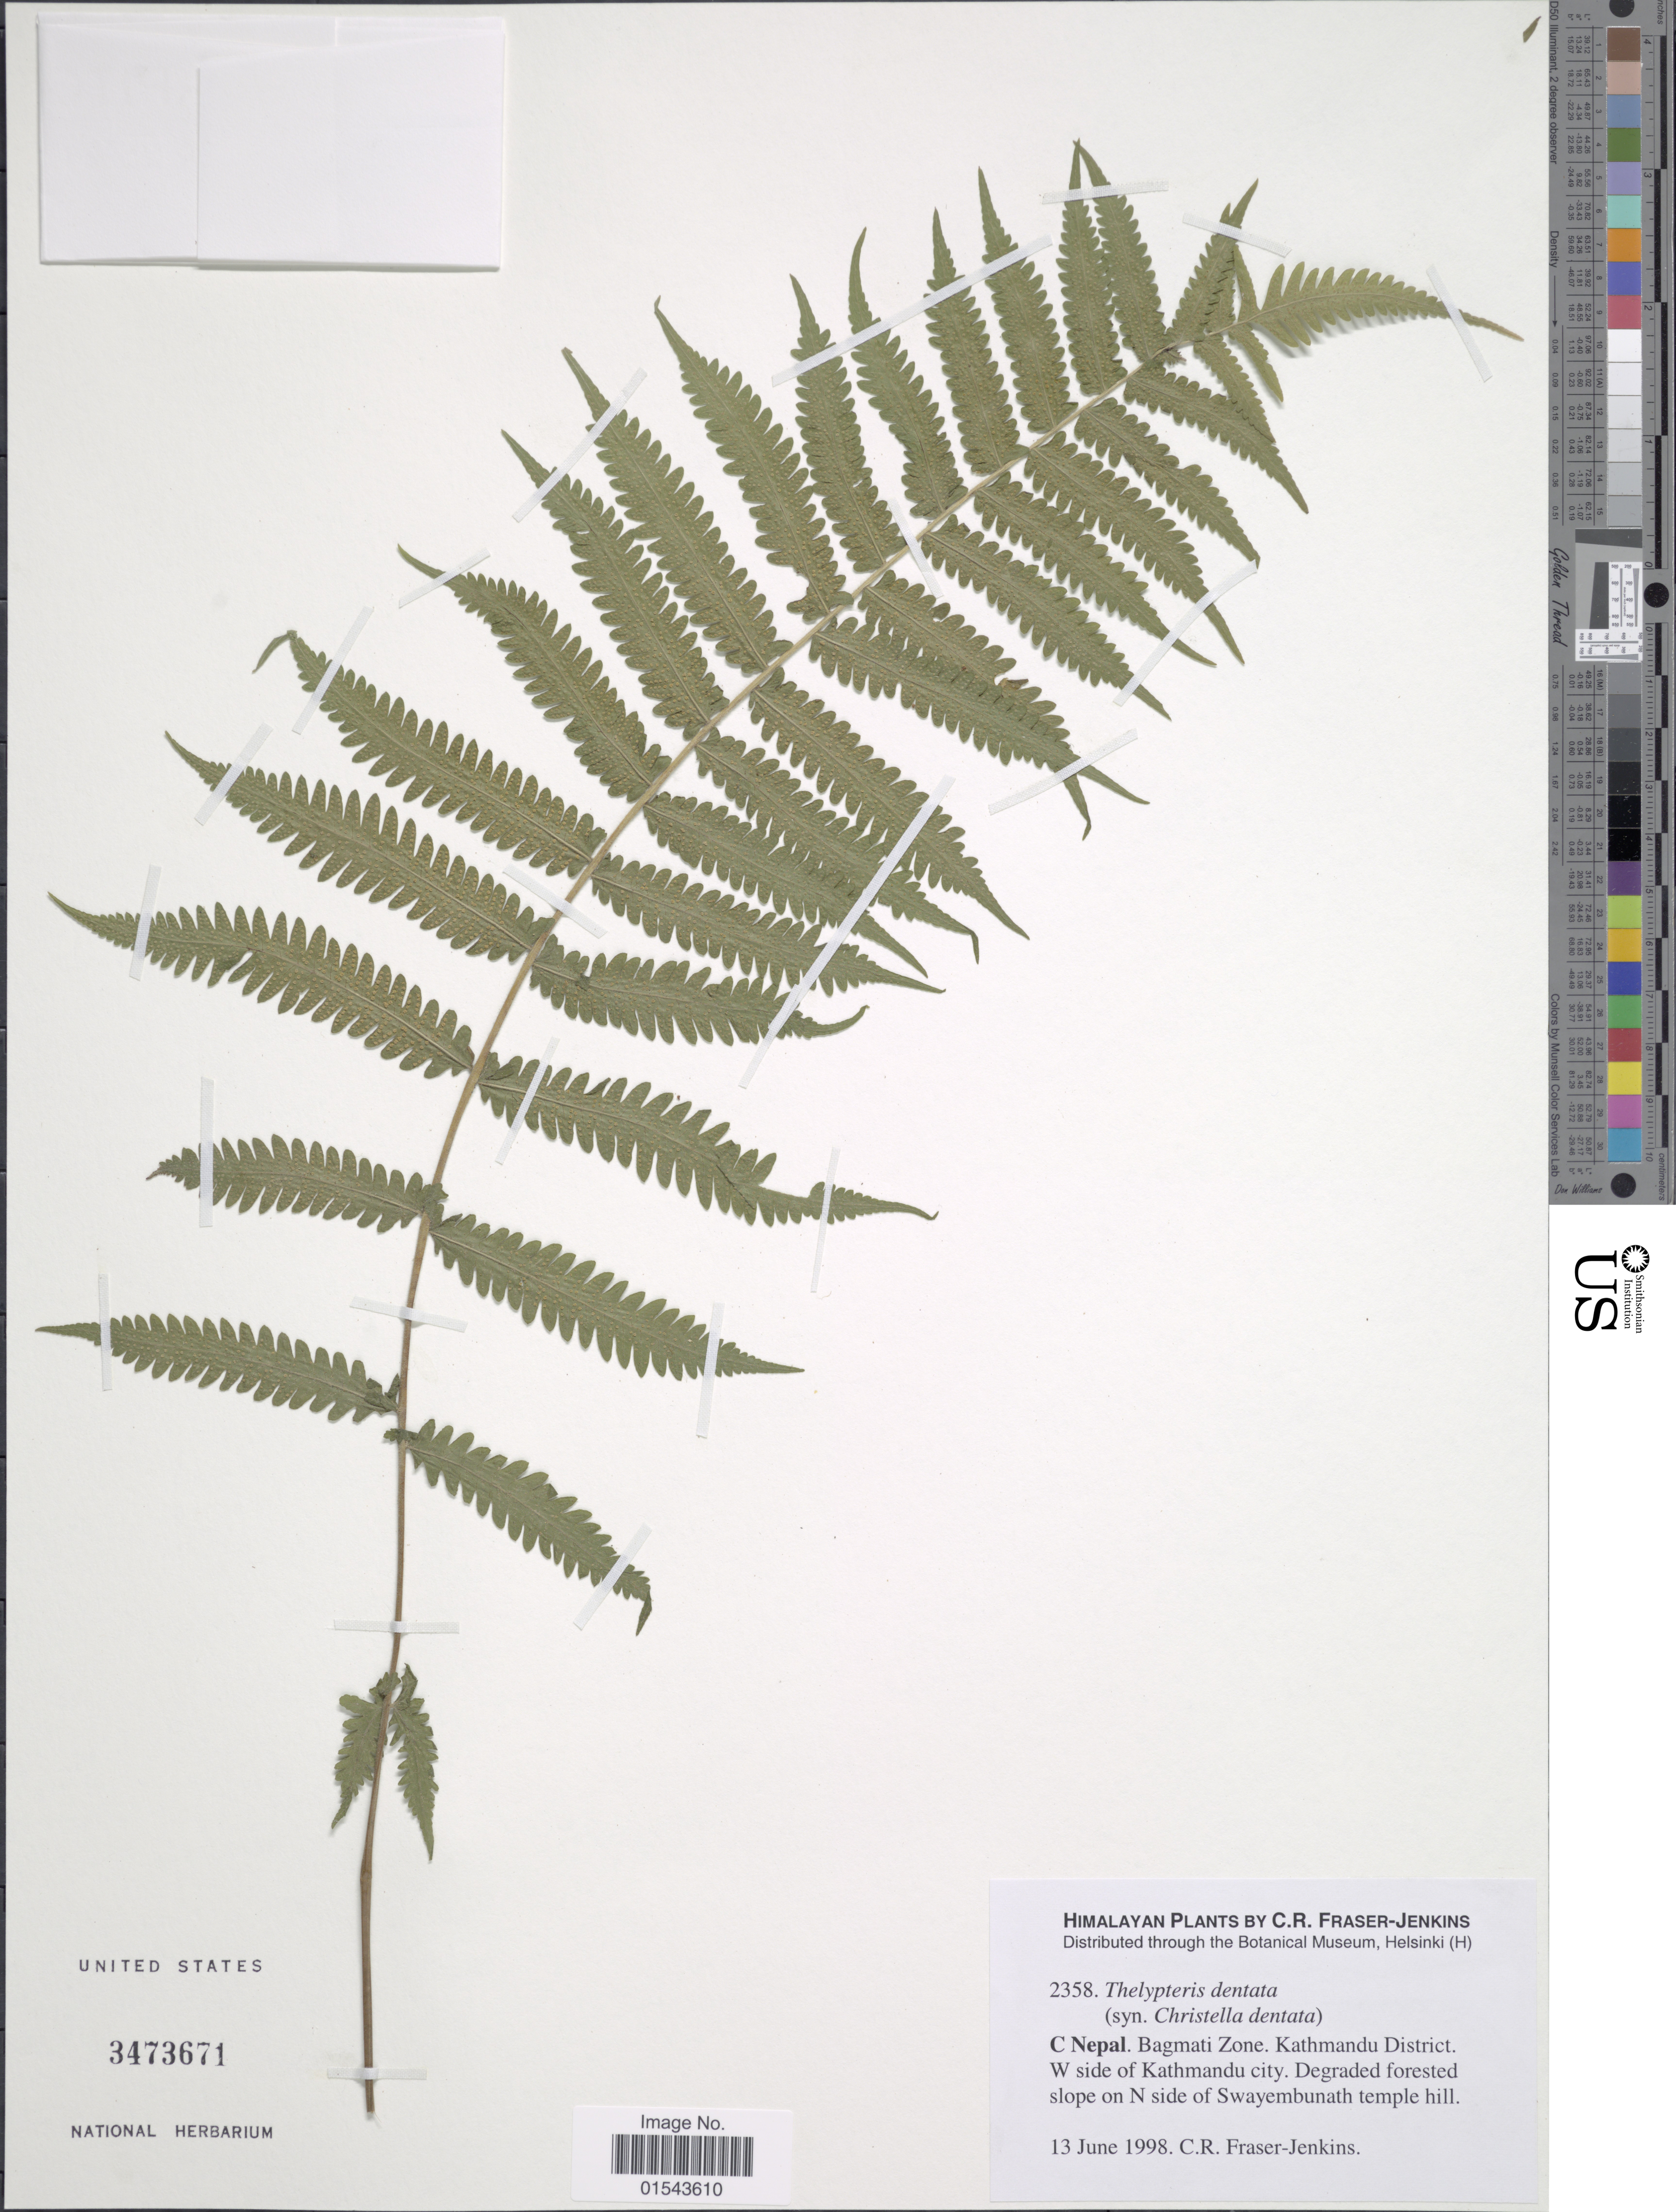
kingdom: Plantae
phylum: Tracheophyta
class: Polypodiopsida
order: Polypodiales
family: Thelypteridaceae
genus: Christella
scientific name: Christella dentata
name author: (Forssk.) Brownsey & Jermy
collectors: C. R. Fraser-Jenkins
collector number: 2358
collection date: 1998-06-13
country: Nepal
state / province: Bagmati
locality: C Nepal. Bagmati Zone. Kathmandu District. W side of Kathmandu city. Degraded forested slope on N side of Swayembunath temple hill. Himalaya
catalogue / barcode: US 3473671